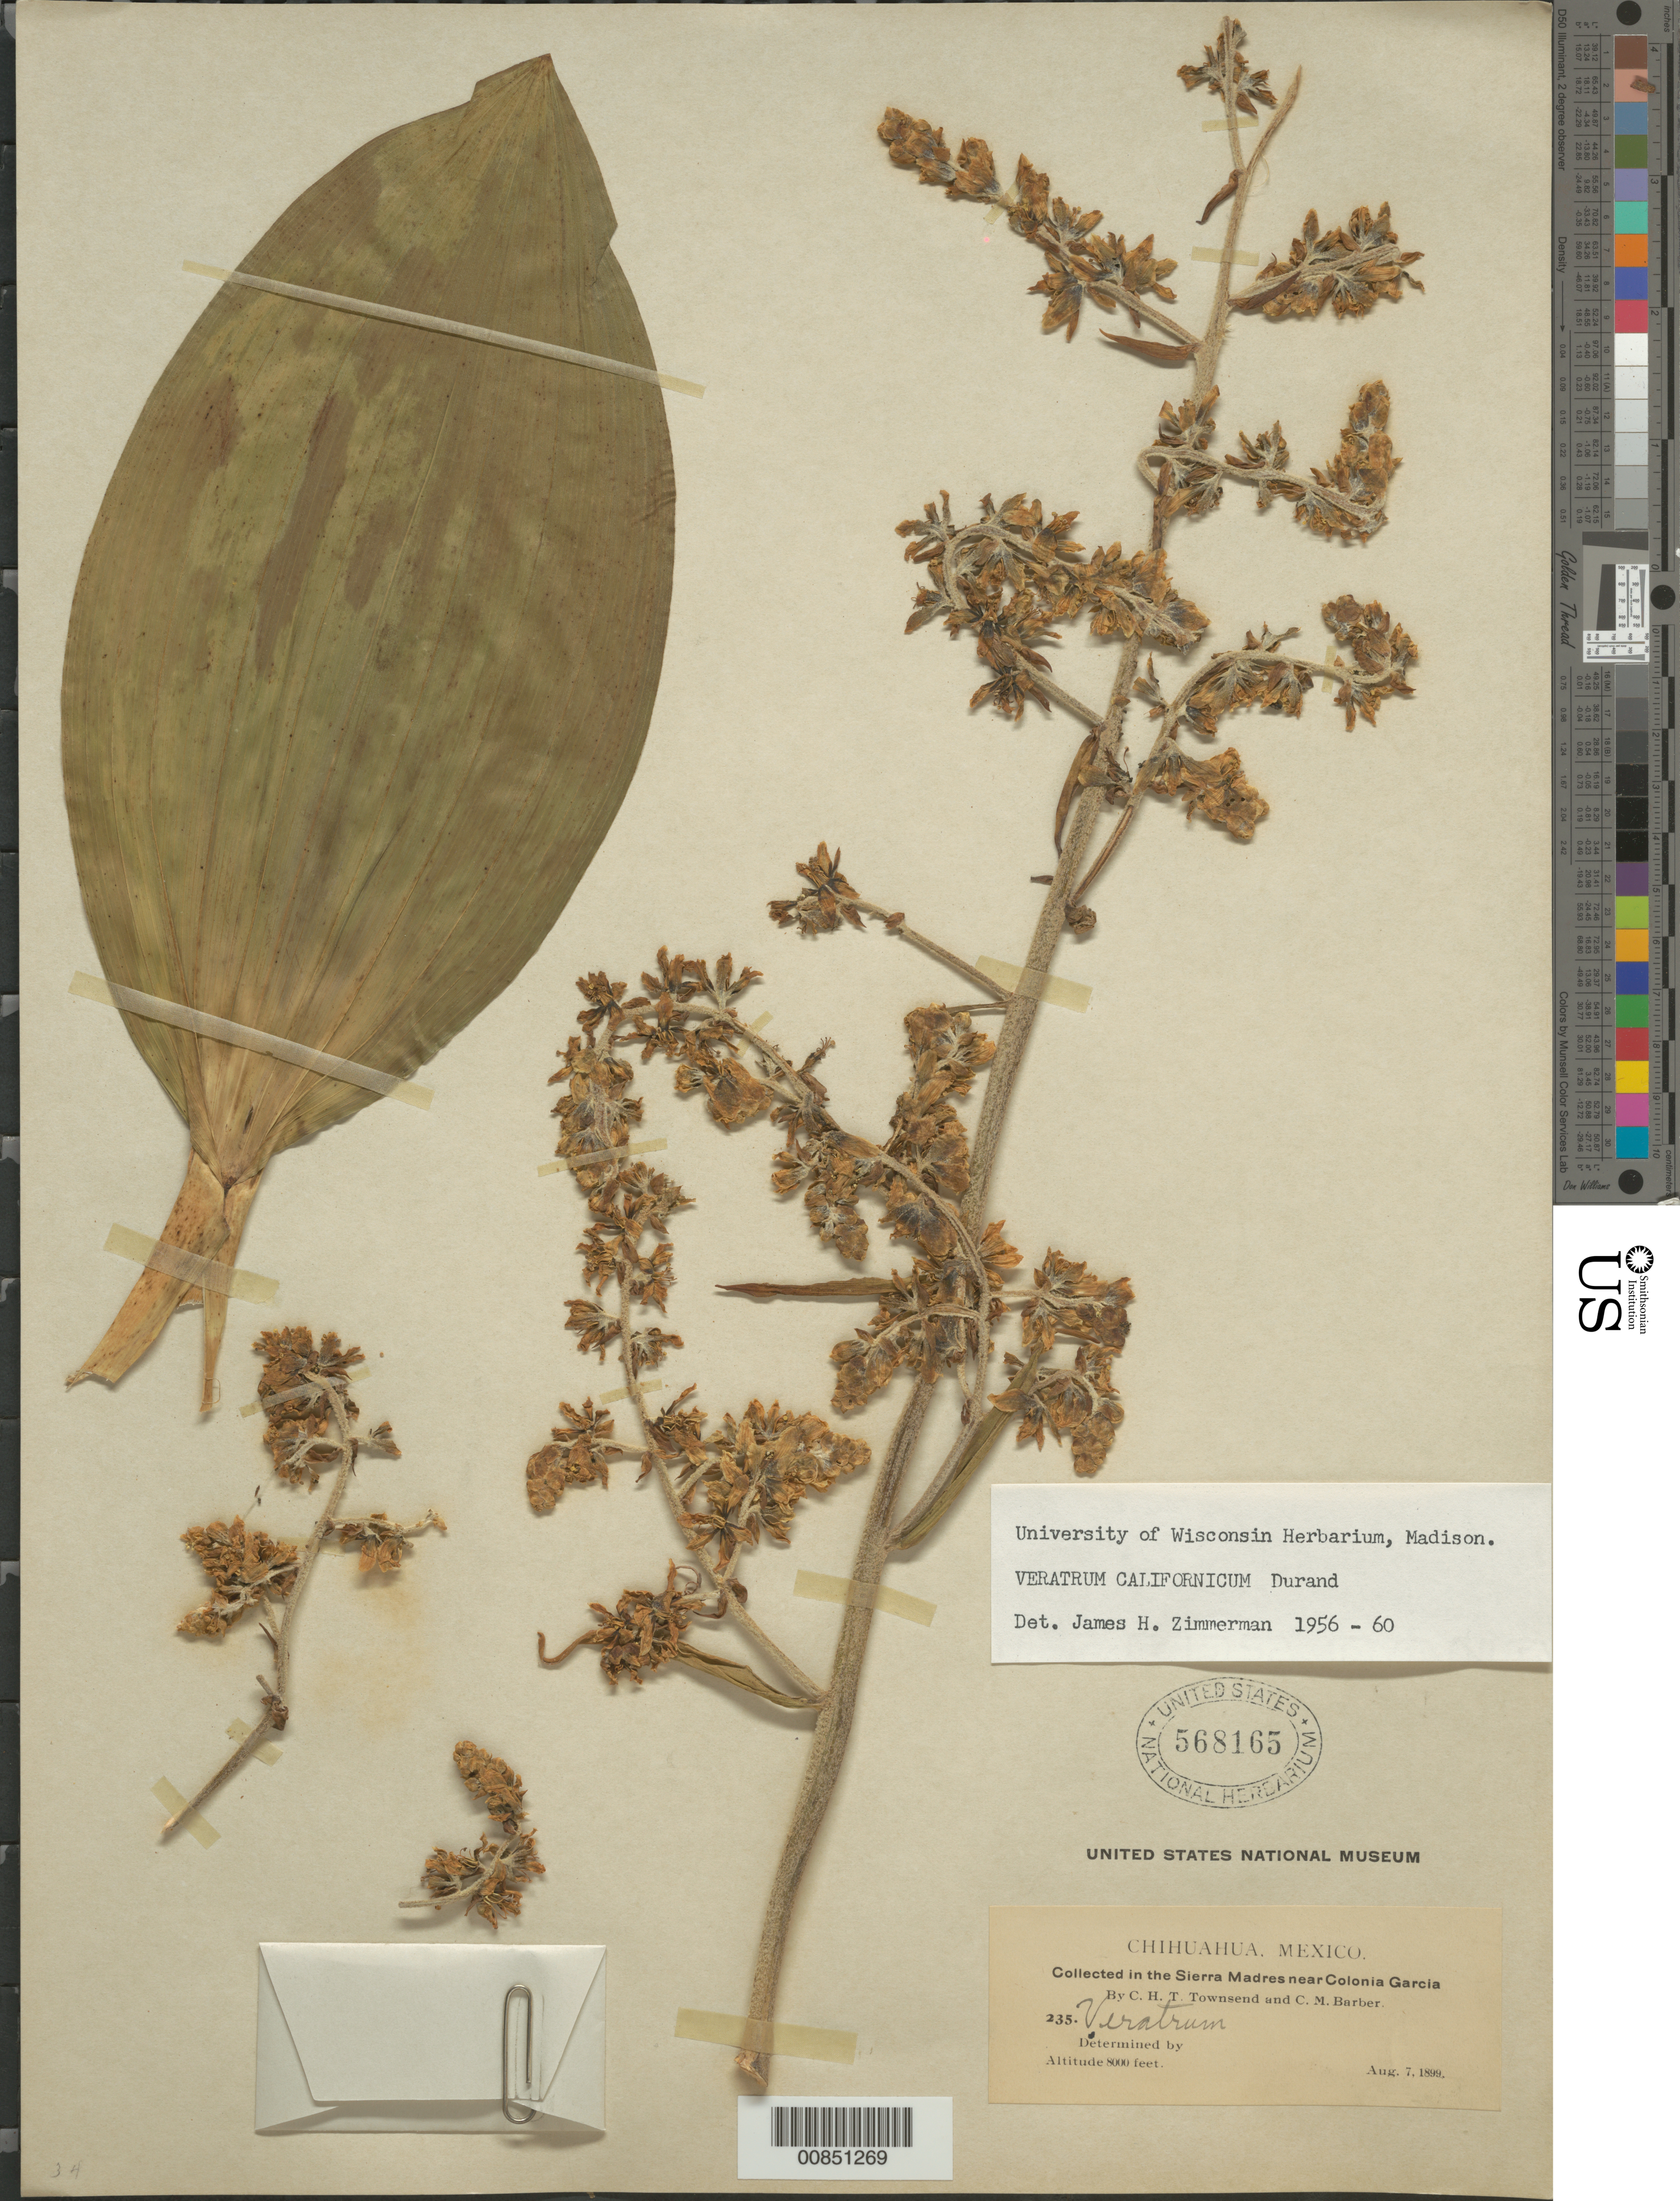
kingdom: Plantae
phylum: Tracheophyta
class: Liliopsida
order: Liliales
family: Melanthiaceae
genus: Veratrum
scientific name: Veratrum californicum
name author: Durand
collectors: C. H. T. Townsend & C. Barber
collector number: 235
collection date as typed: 07 Aug 1899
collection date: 1899-08-07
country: Mexico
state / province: Chihuahua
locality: Sierra Madre near Colonia García.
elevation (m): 2438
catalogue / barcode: US 568165